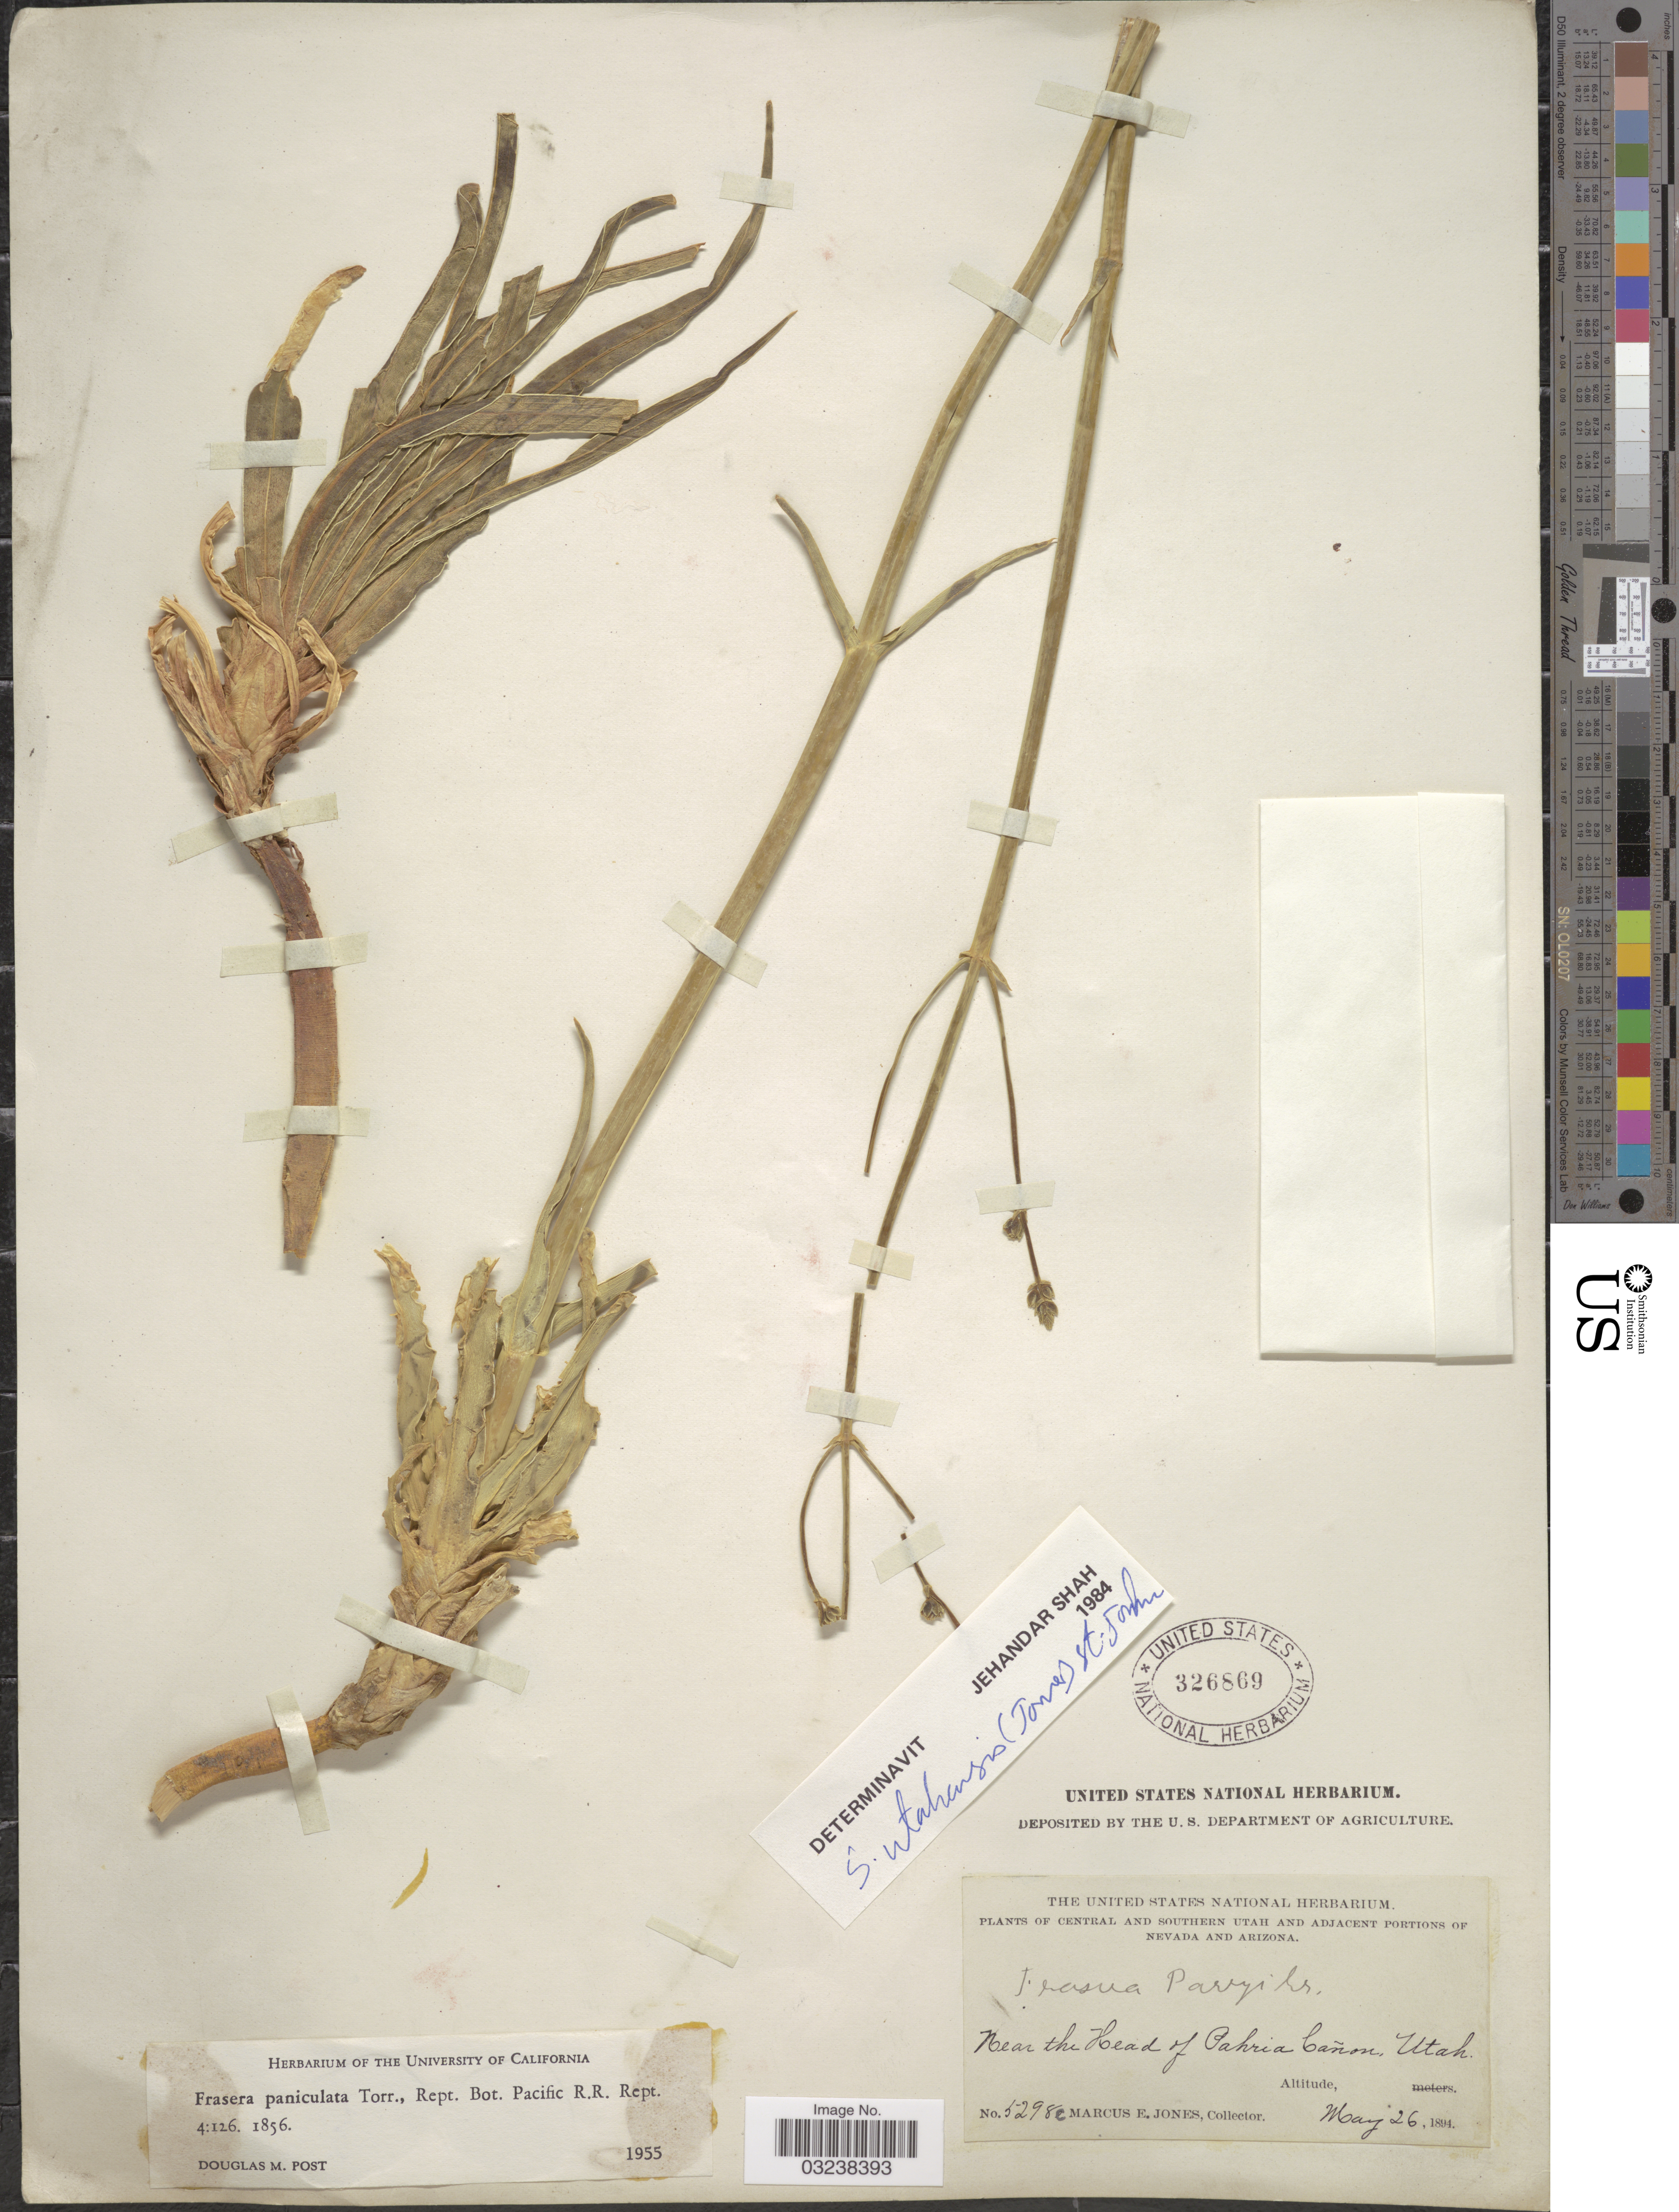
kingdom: Plantae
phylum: Tracheophyta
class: Magnoliopsida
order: Gentianales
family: Gentianaceae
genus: Swertia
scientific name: Swertia paniculata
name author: Wall.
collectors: M. E. Jones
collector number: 5298c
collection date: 1894-05-26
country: United States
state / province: Utah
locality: Near the Head of Pahria (Paria) Cañon.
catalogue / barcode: US 326869